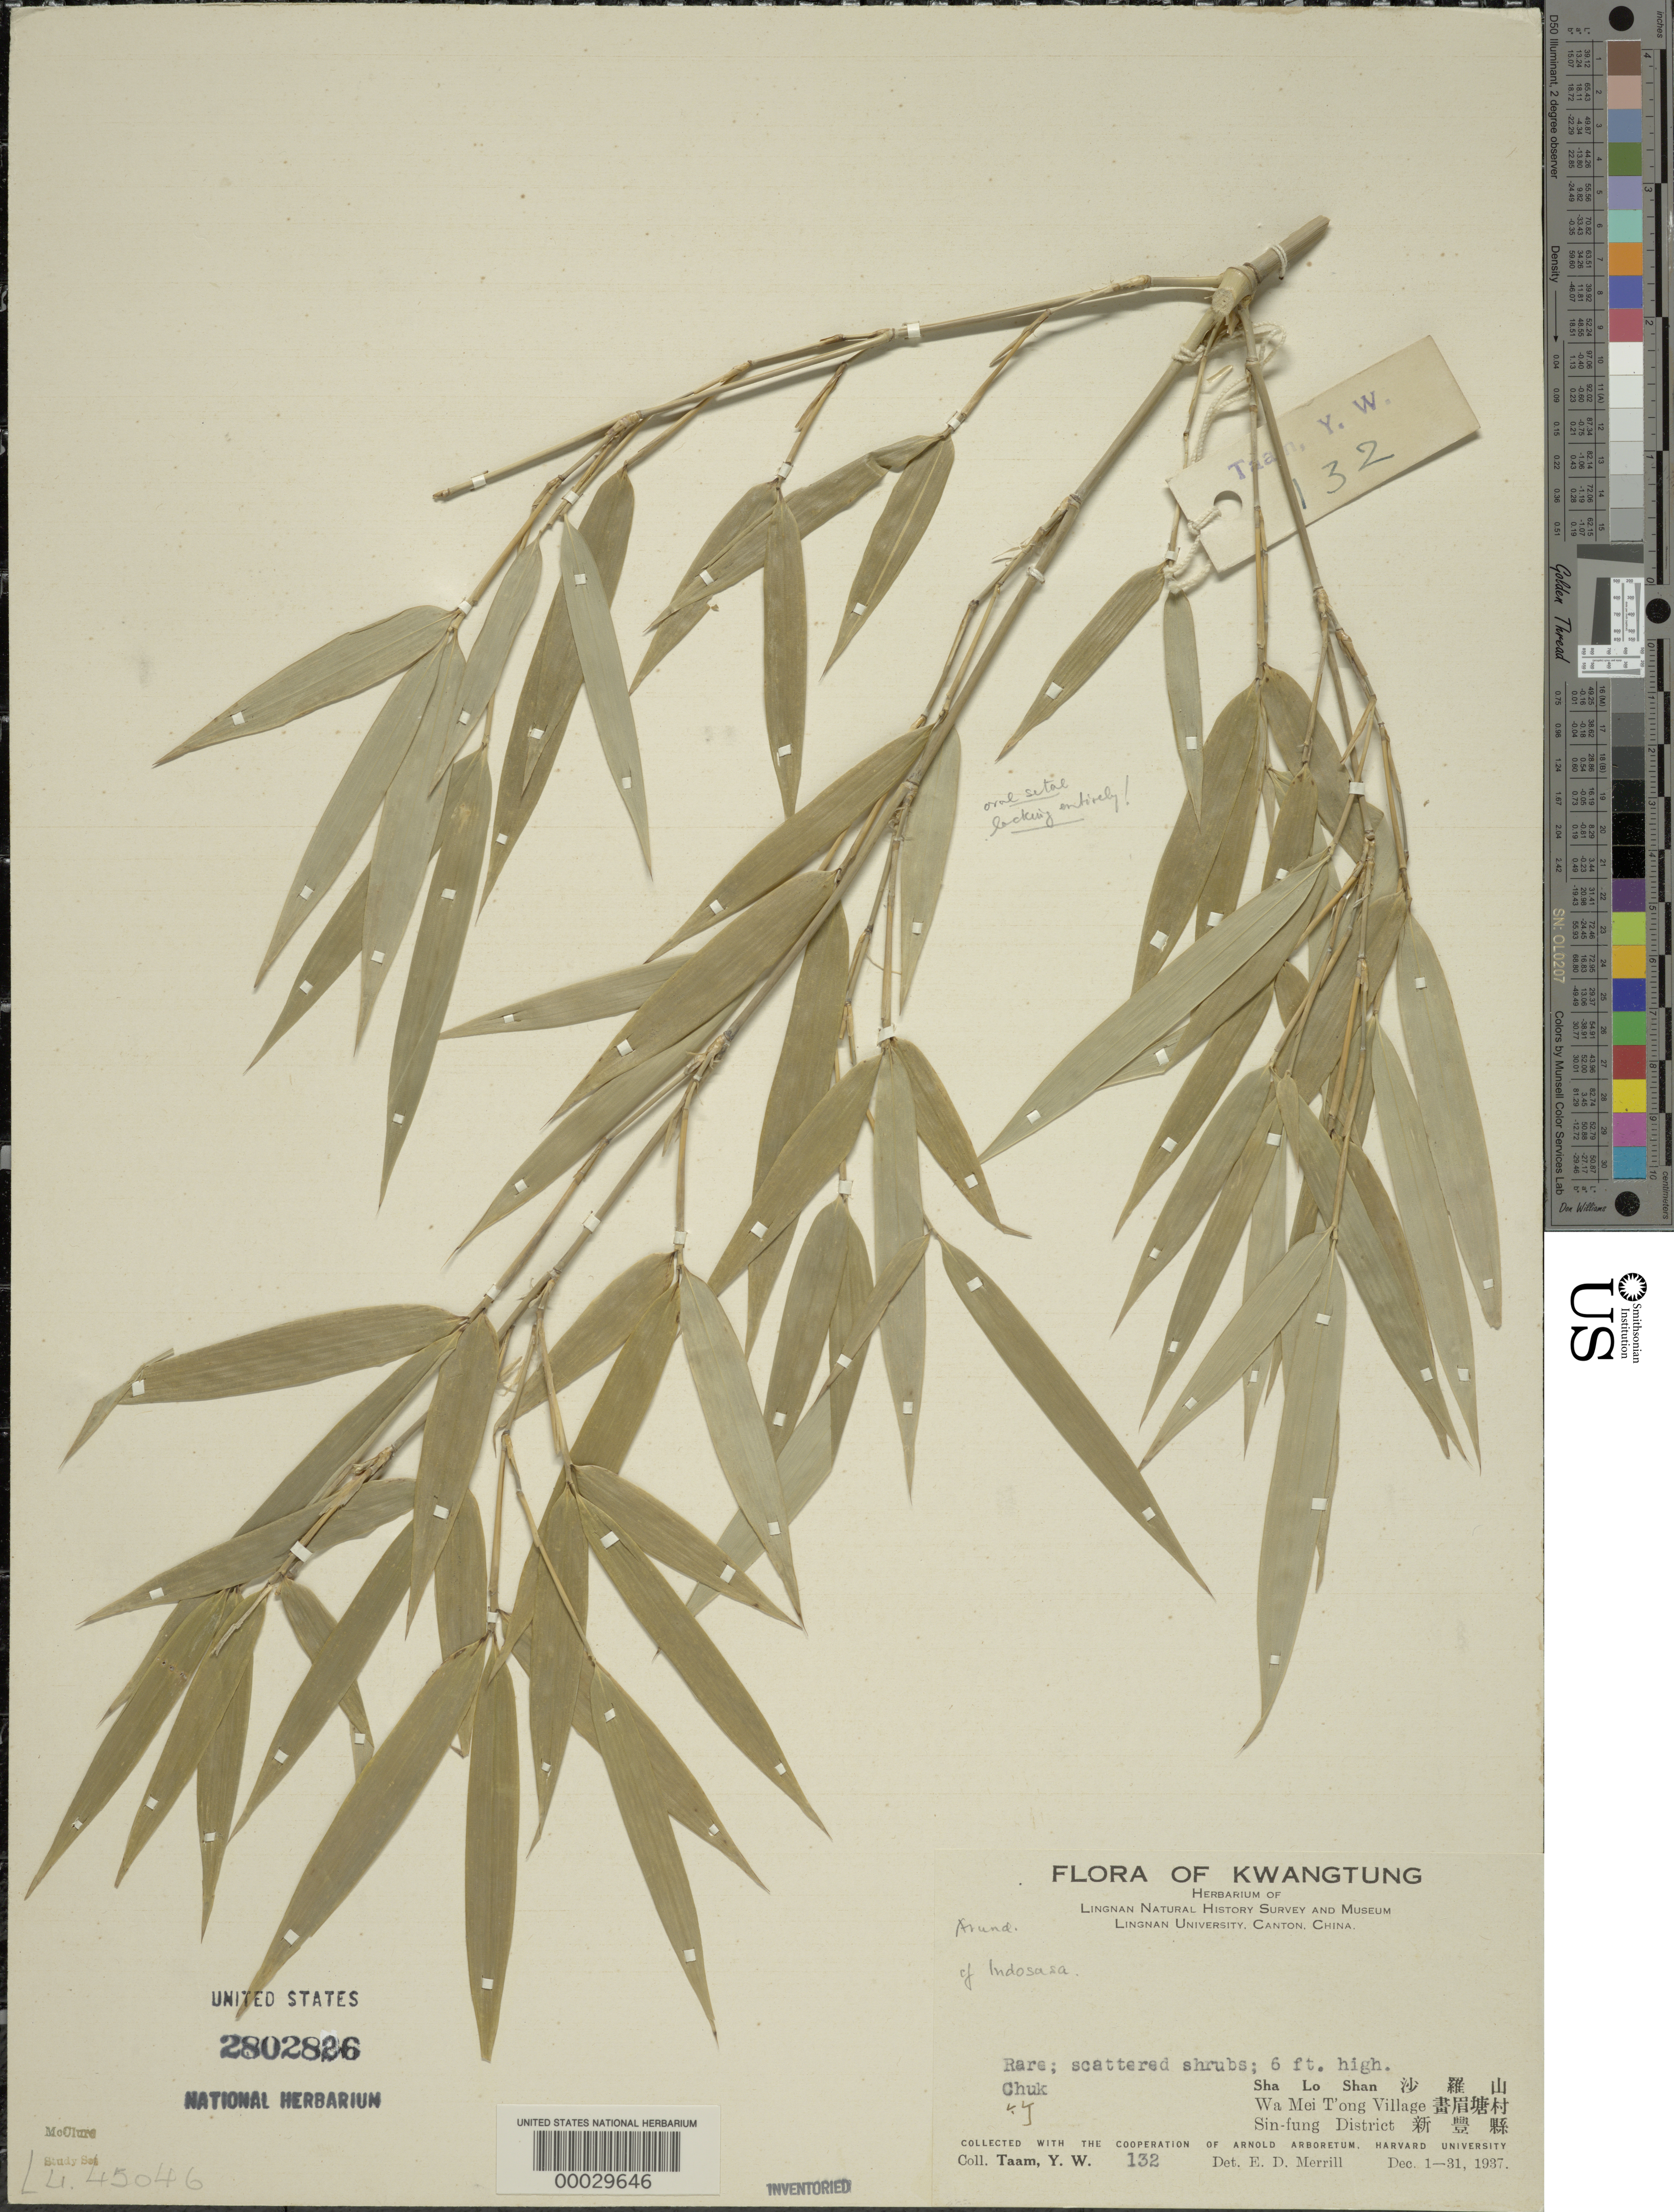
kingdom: Plantae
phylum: Tracheophyta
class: Liliopsida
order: Poales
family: Poaceae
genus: Indosasa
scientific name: Indosasa sp.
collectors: Y. W. Taam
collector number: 132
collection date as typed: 01 Dec 1937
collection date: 1937-12-01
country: China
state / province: Guangdong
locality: Sha lo shan, wa mei t'ong village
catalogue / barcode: US 2802826